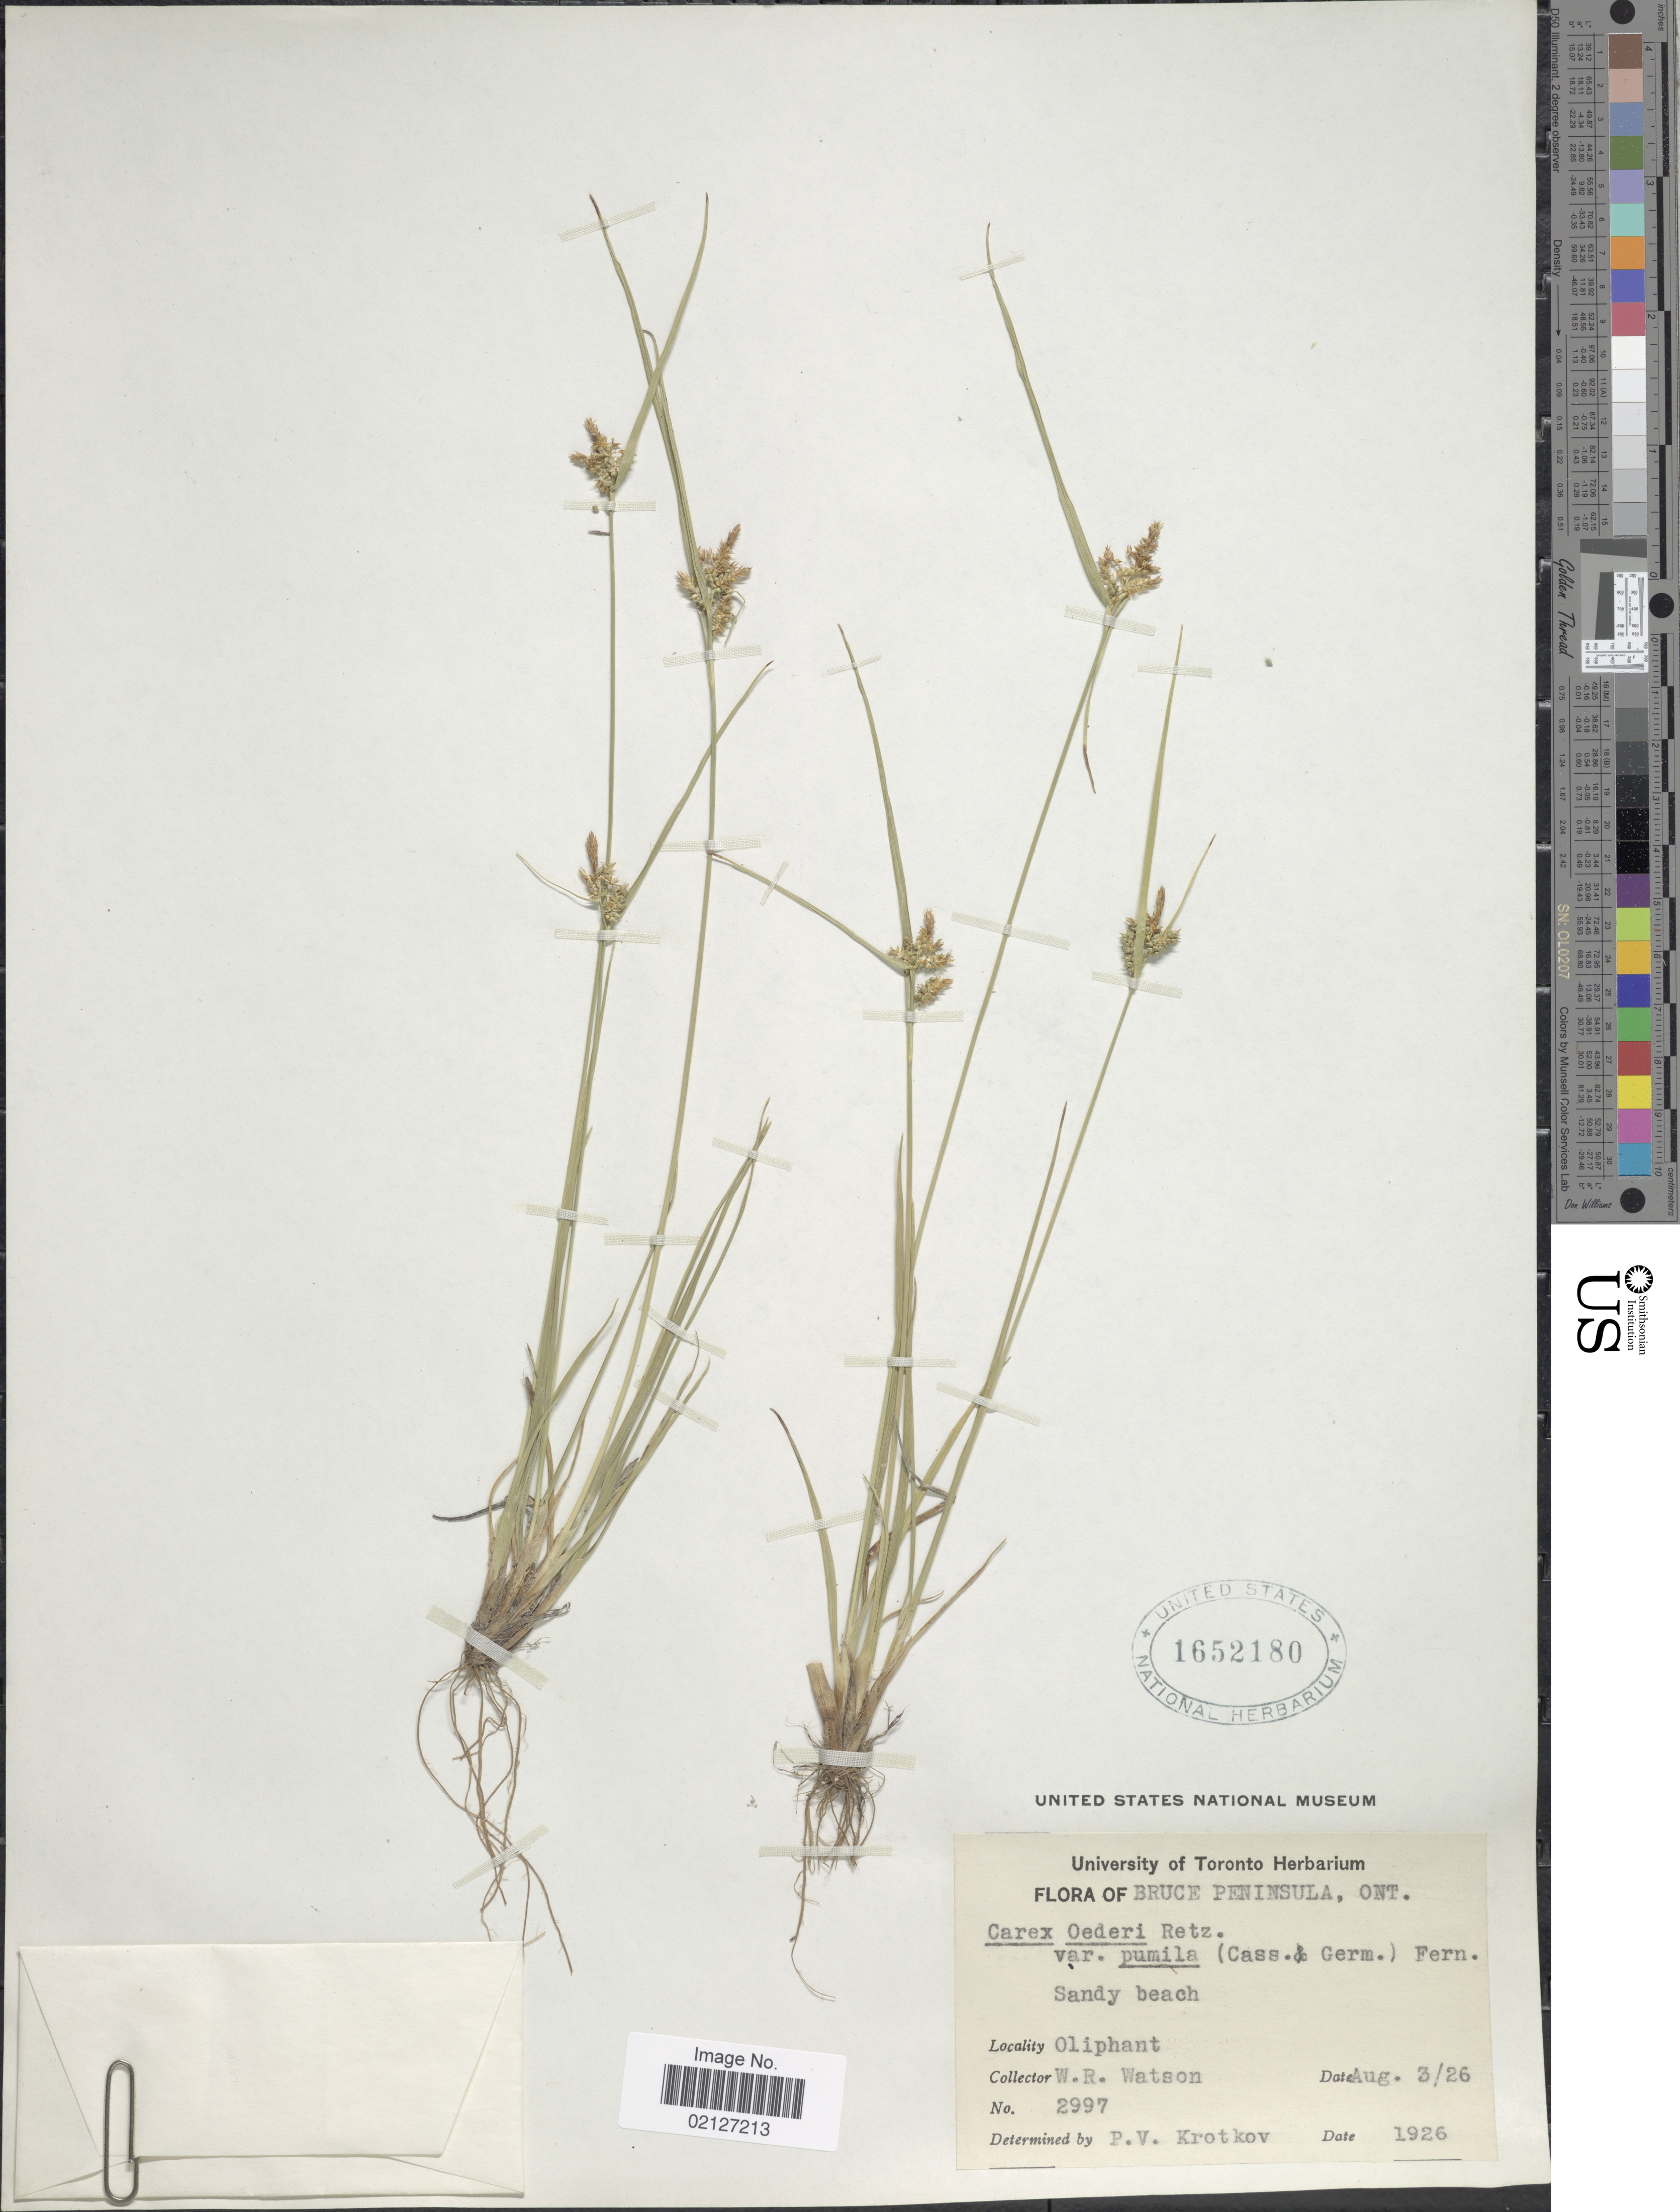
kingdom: Plantae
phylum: Tracheophyta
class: Liliopsida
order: Poales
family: Cyperaceae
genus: Carex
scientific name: Carex oederi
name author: Retz.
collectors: W. R. Watson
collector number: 2997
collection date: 1926-08-03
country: Canada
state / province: Ontario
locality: Bruce Peninsula, Oliphant.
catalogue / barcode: US 1652180